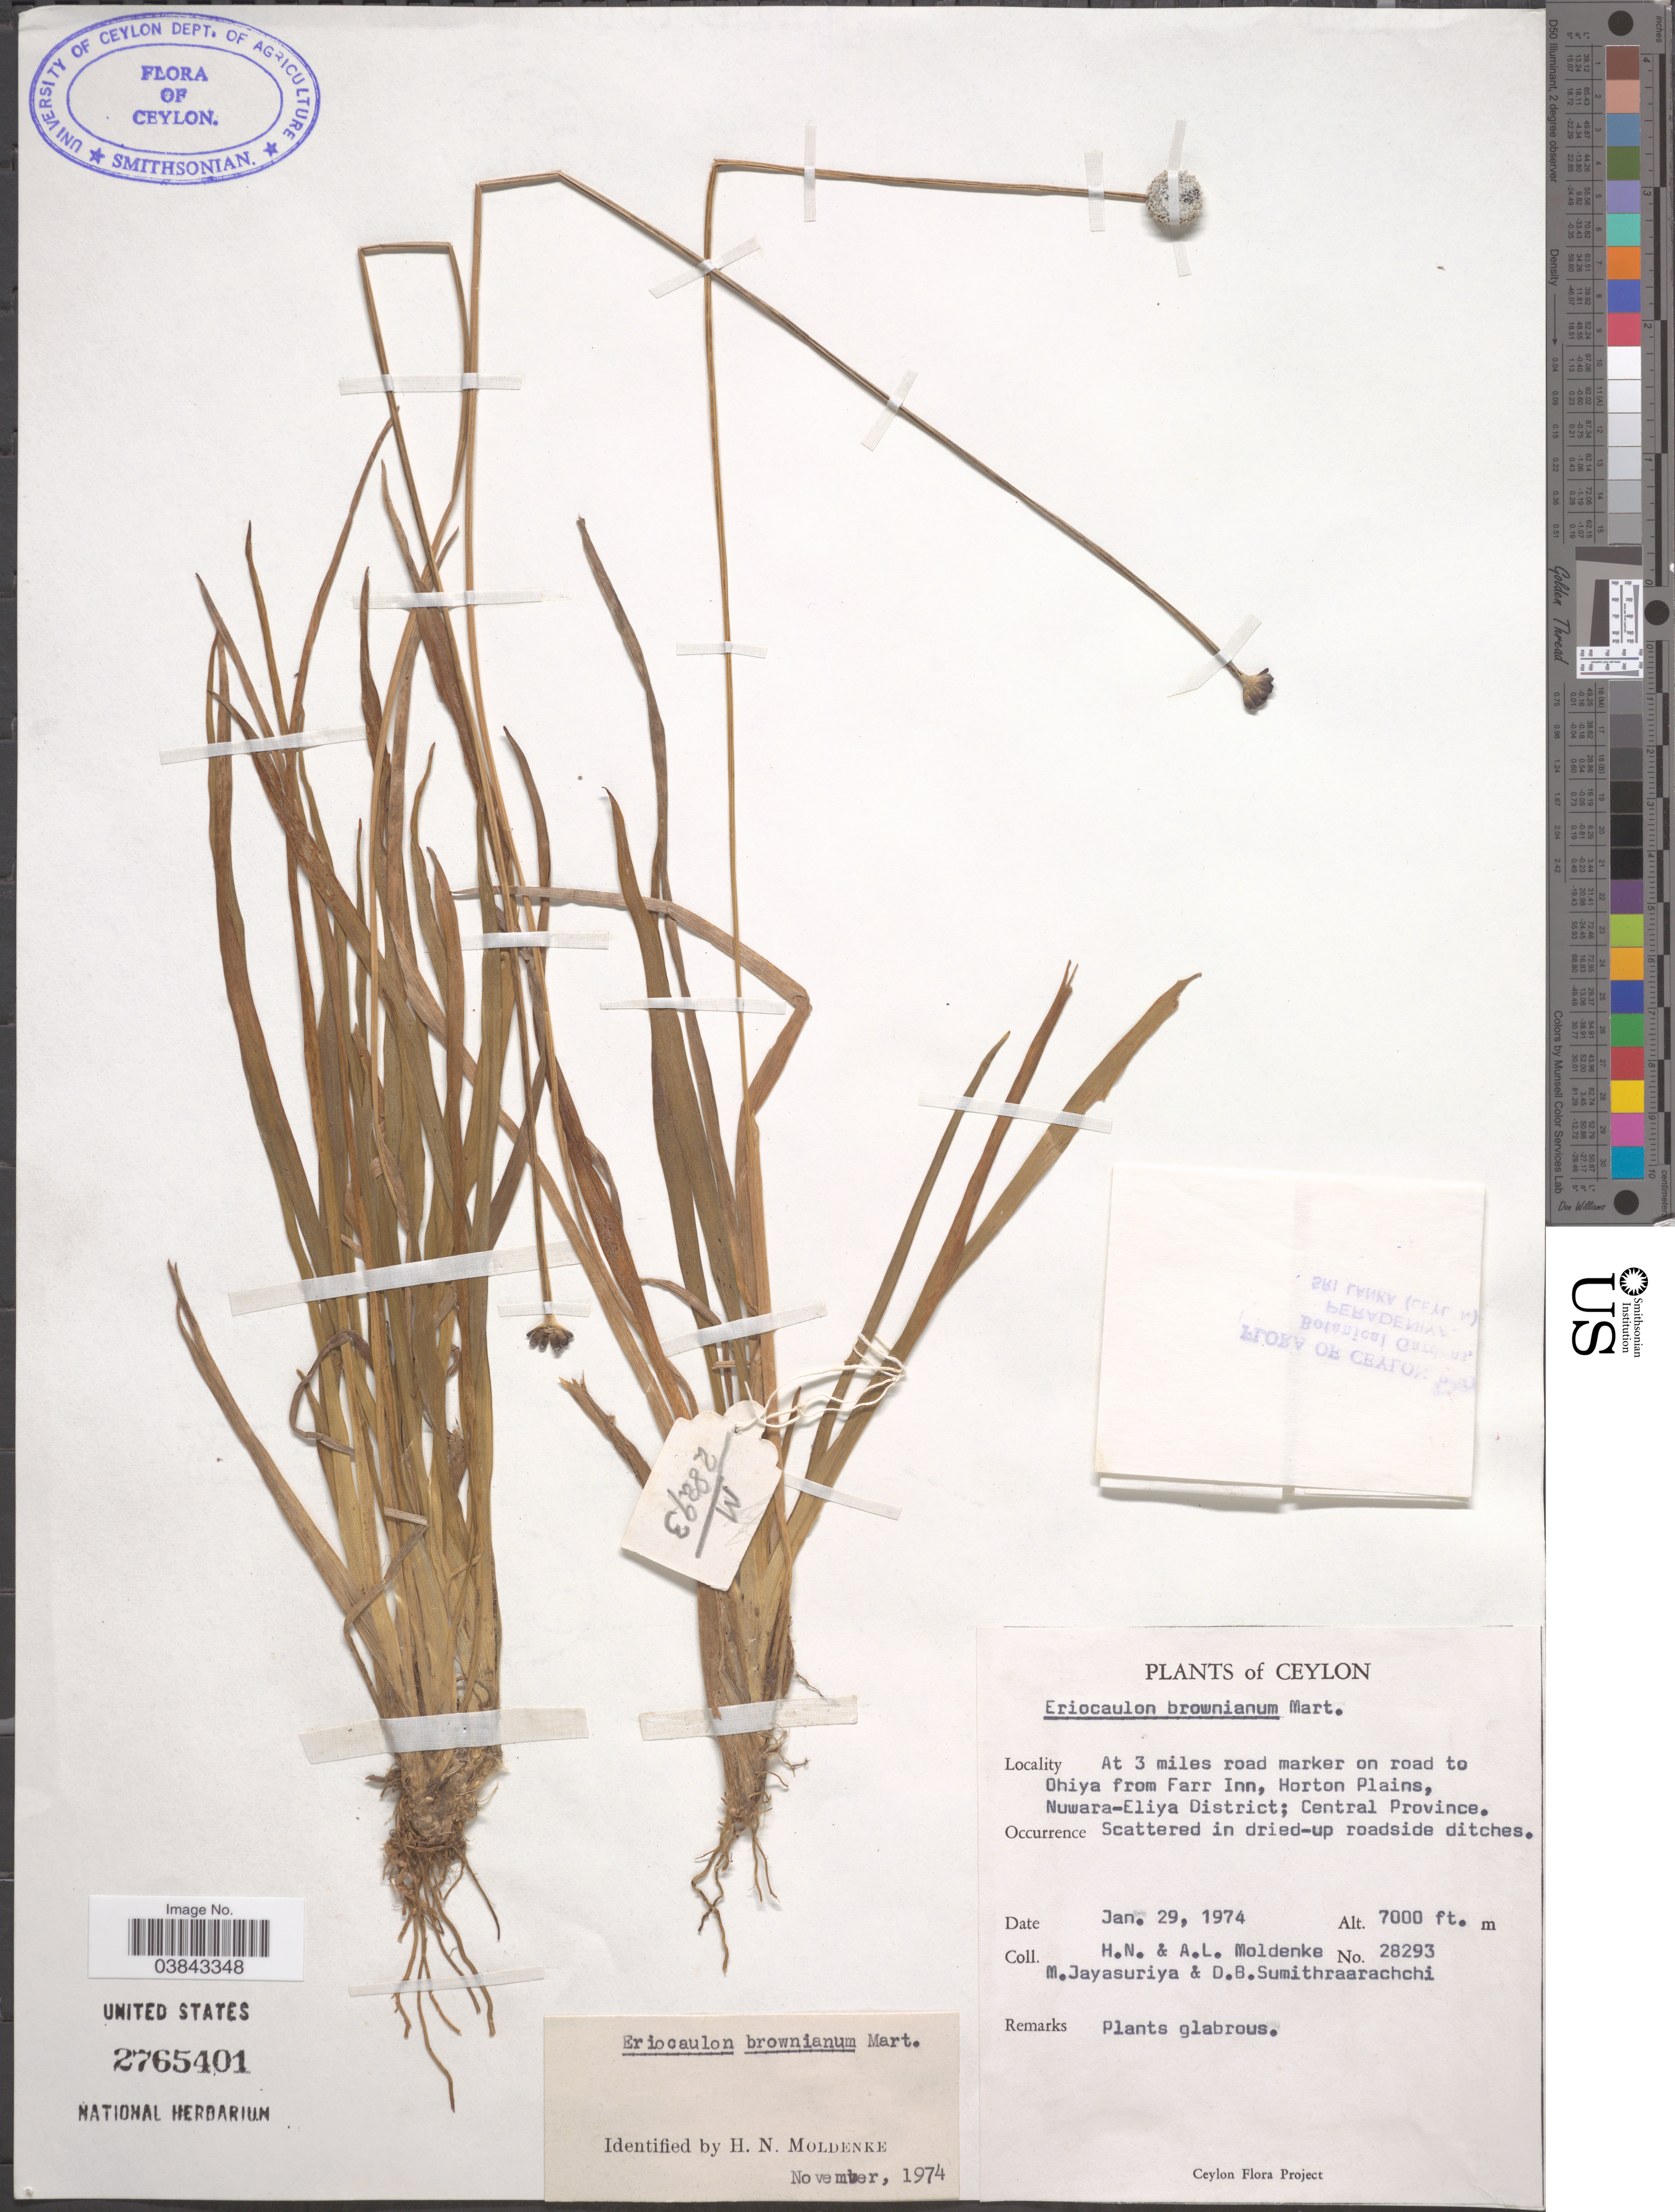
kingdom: Plantae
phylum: Tracheophyta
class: Liliopsida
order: Poales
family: Eriocaulaceae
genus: Eriocaulon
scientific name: Eriocaulon brownianum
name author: Mart.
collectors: H. N. Moldenke, A. L. Moldenke, M. Jayasuriya & D. B. Sumithraarachchi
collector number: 28293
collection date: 1974-01-29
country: Sri Lanka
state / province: Central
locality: Ceylon. At 3 miles road marker on road to Ohiya from Farr Inn, Horton Plains, Nuwara-Eliya District; Central Province.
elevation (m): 2134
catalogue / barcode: US 2765401